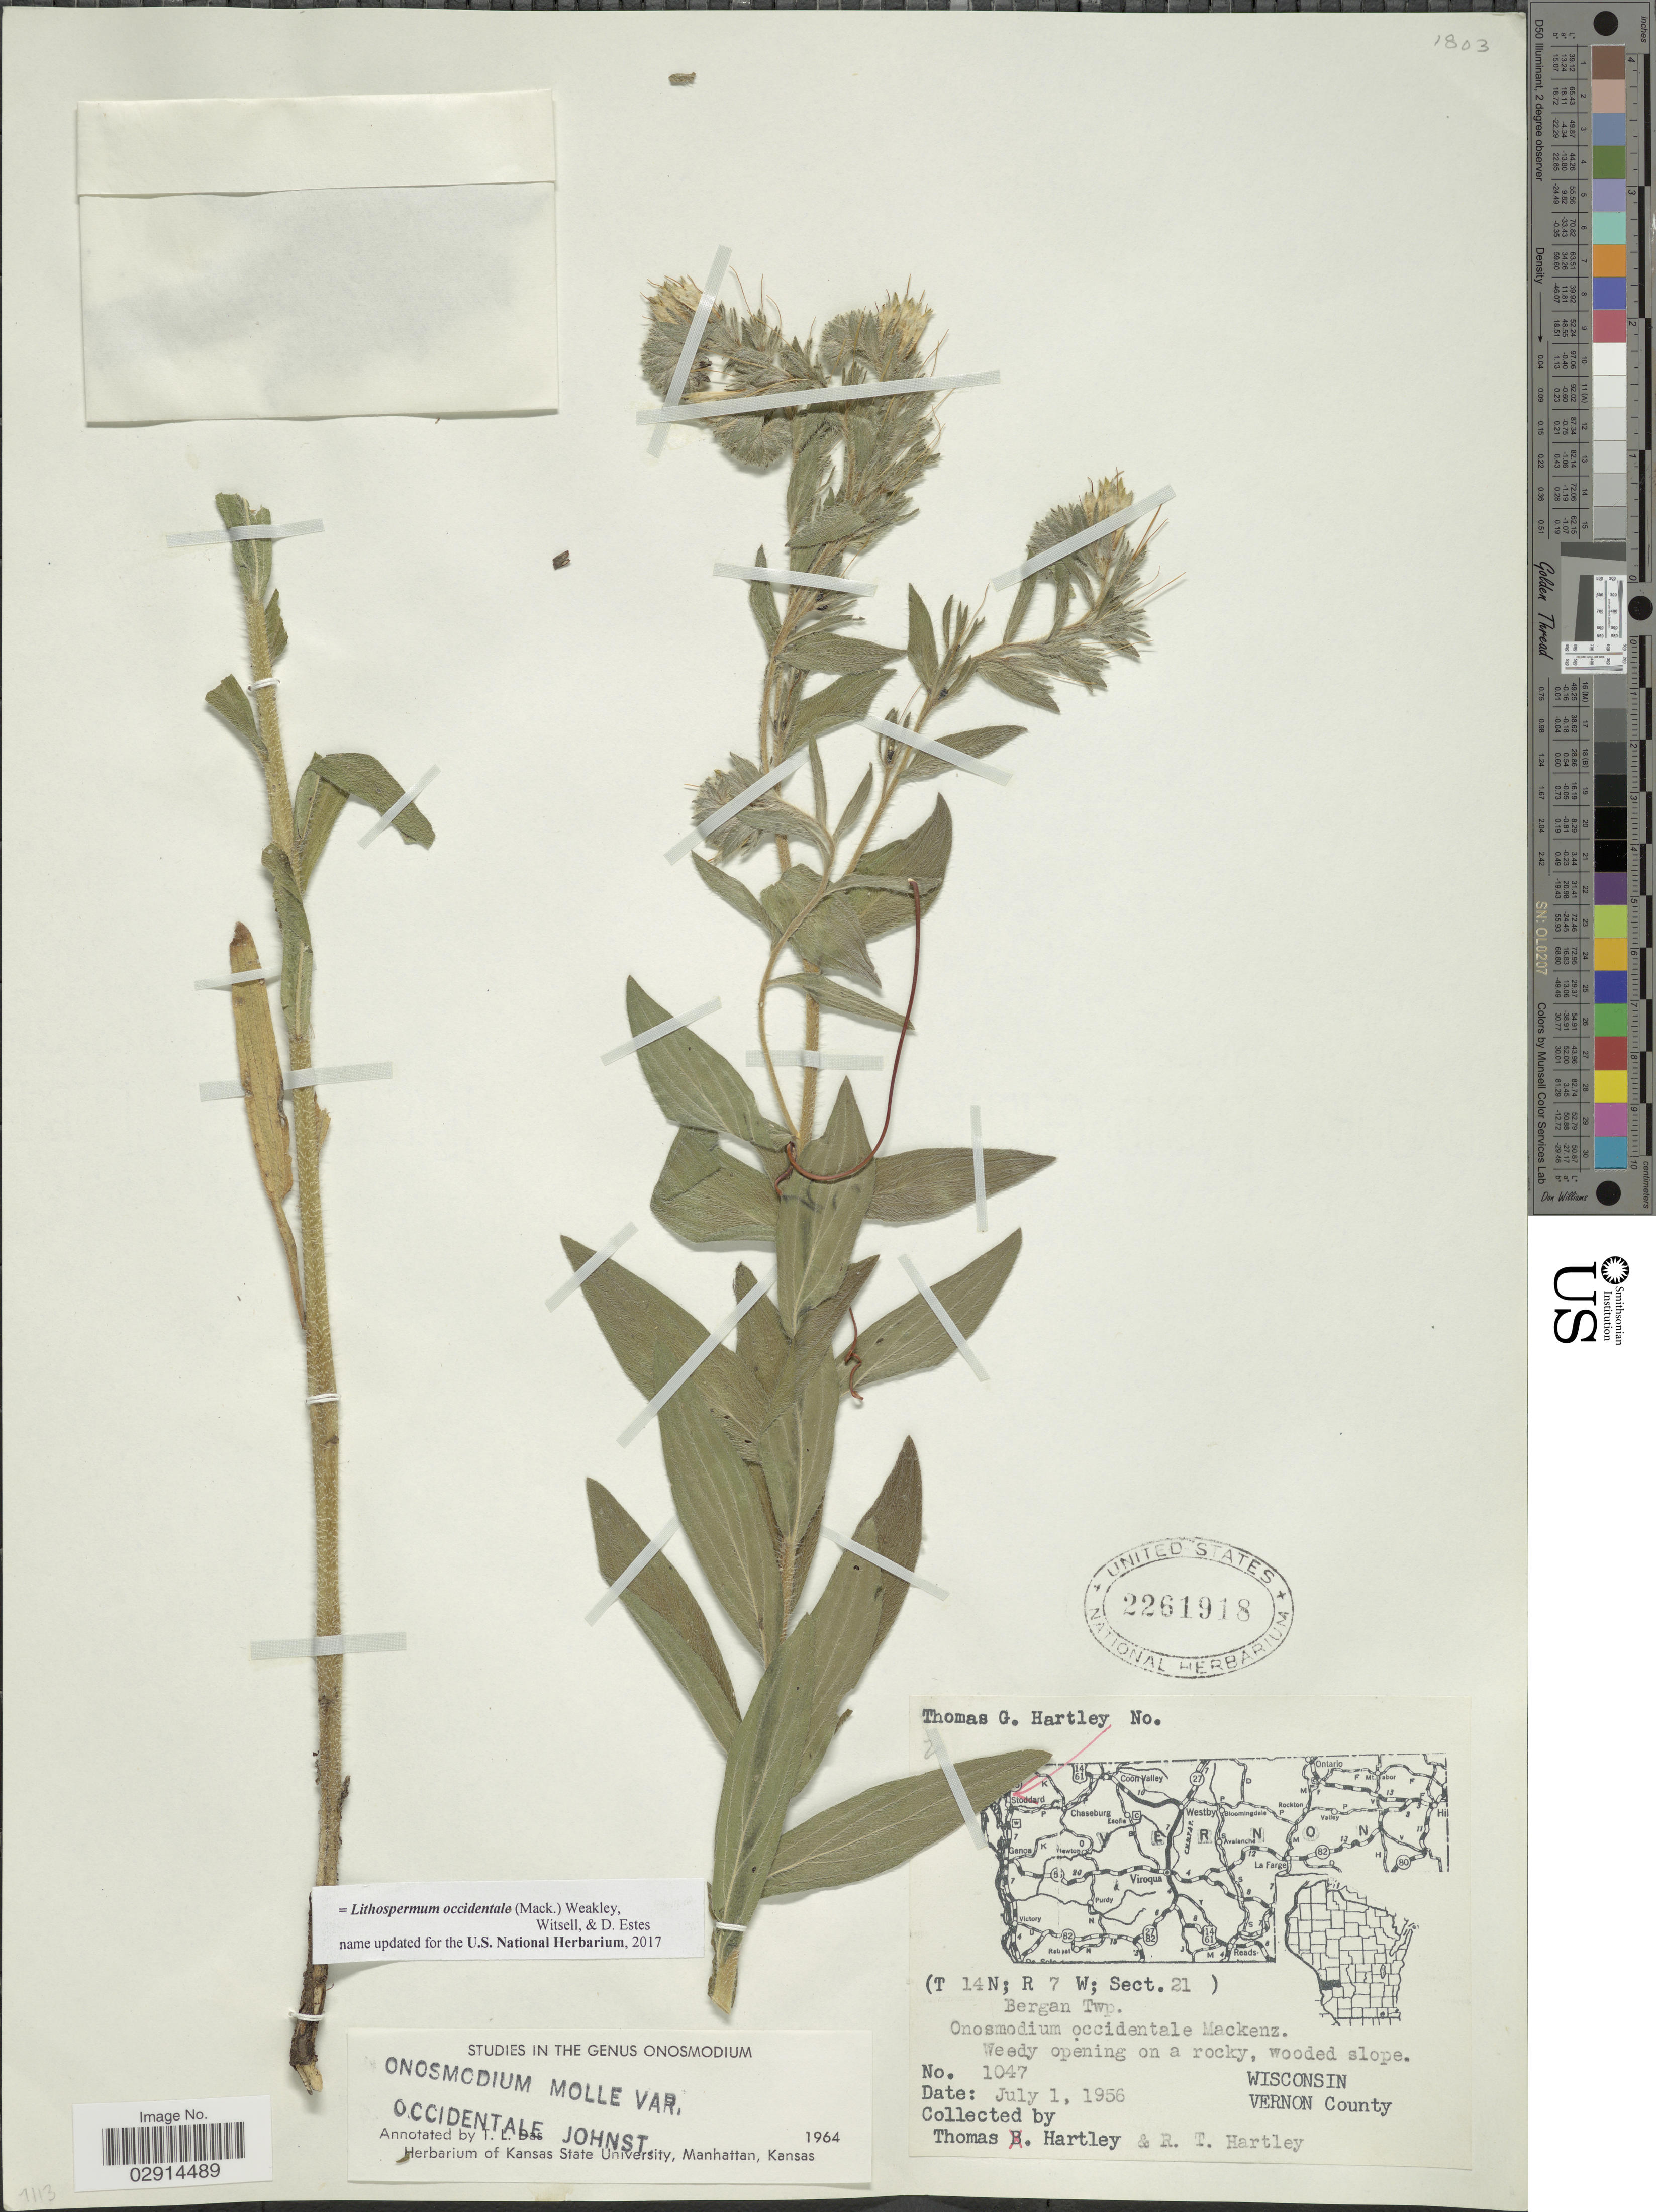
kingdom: Plantae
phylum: Tracheophyta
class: Magnoliopsida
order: Boraginales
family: Boraginaceae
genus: Lithospermum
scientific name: Lithospermum occidentale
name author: (Mack.) Weakley et al.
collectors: T. G. Hartley & R. T. Hartley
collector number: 1047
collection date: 1956-07-01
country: United States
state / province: Wisconsin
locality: (T 14N; R 7 W; Sect.21) Bergan Twp. Vernon County.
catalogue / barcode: US 2261918